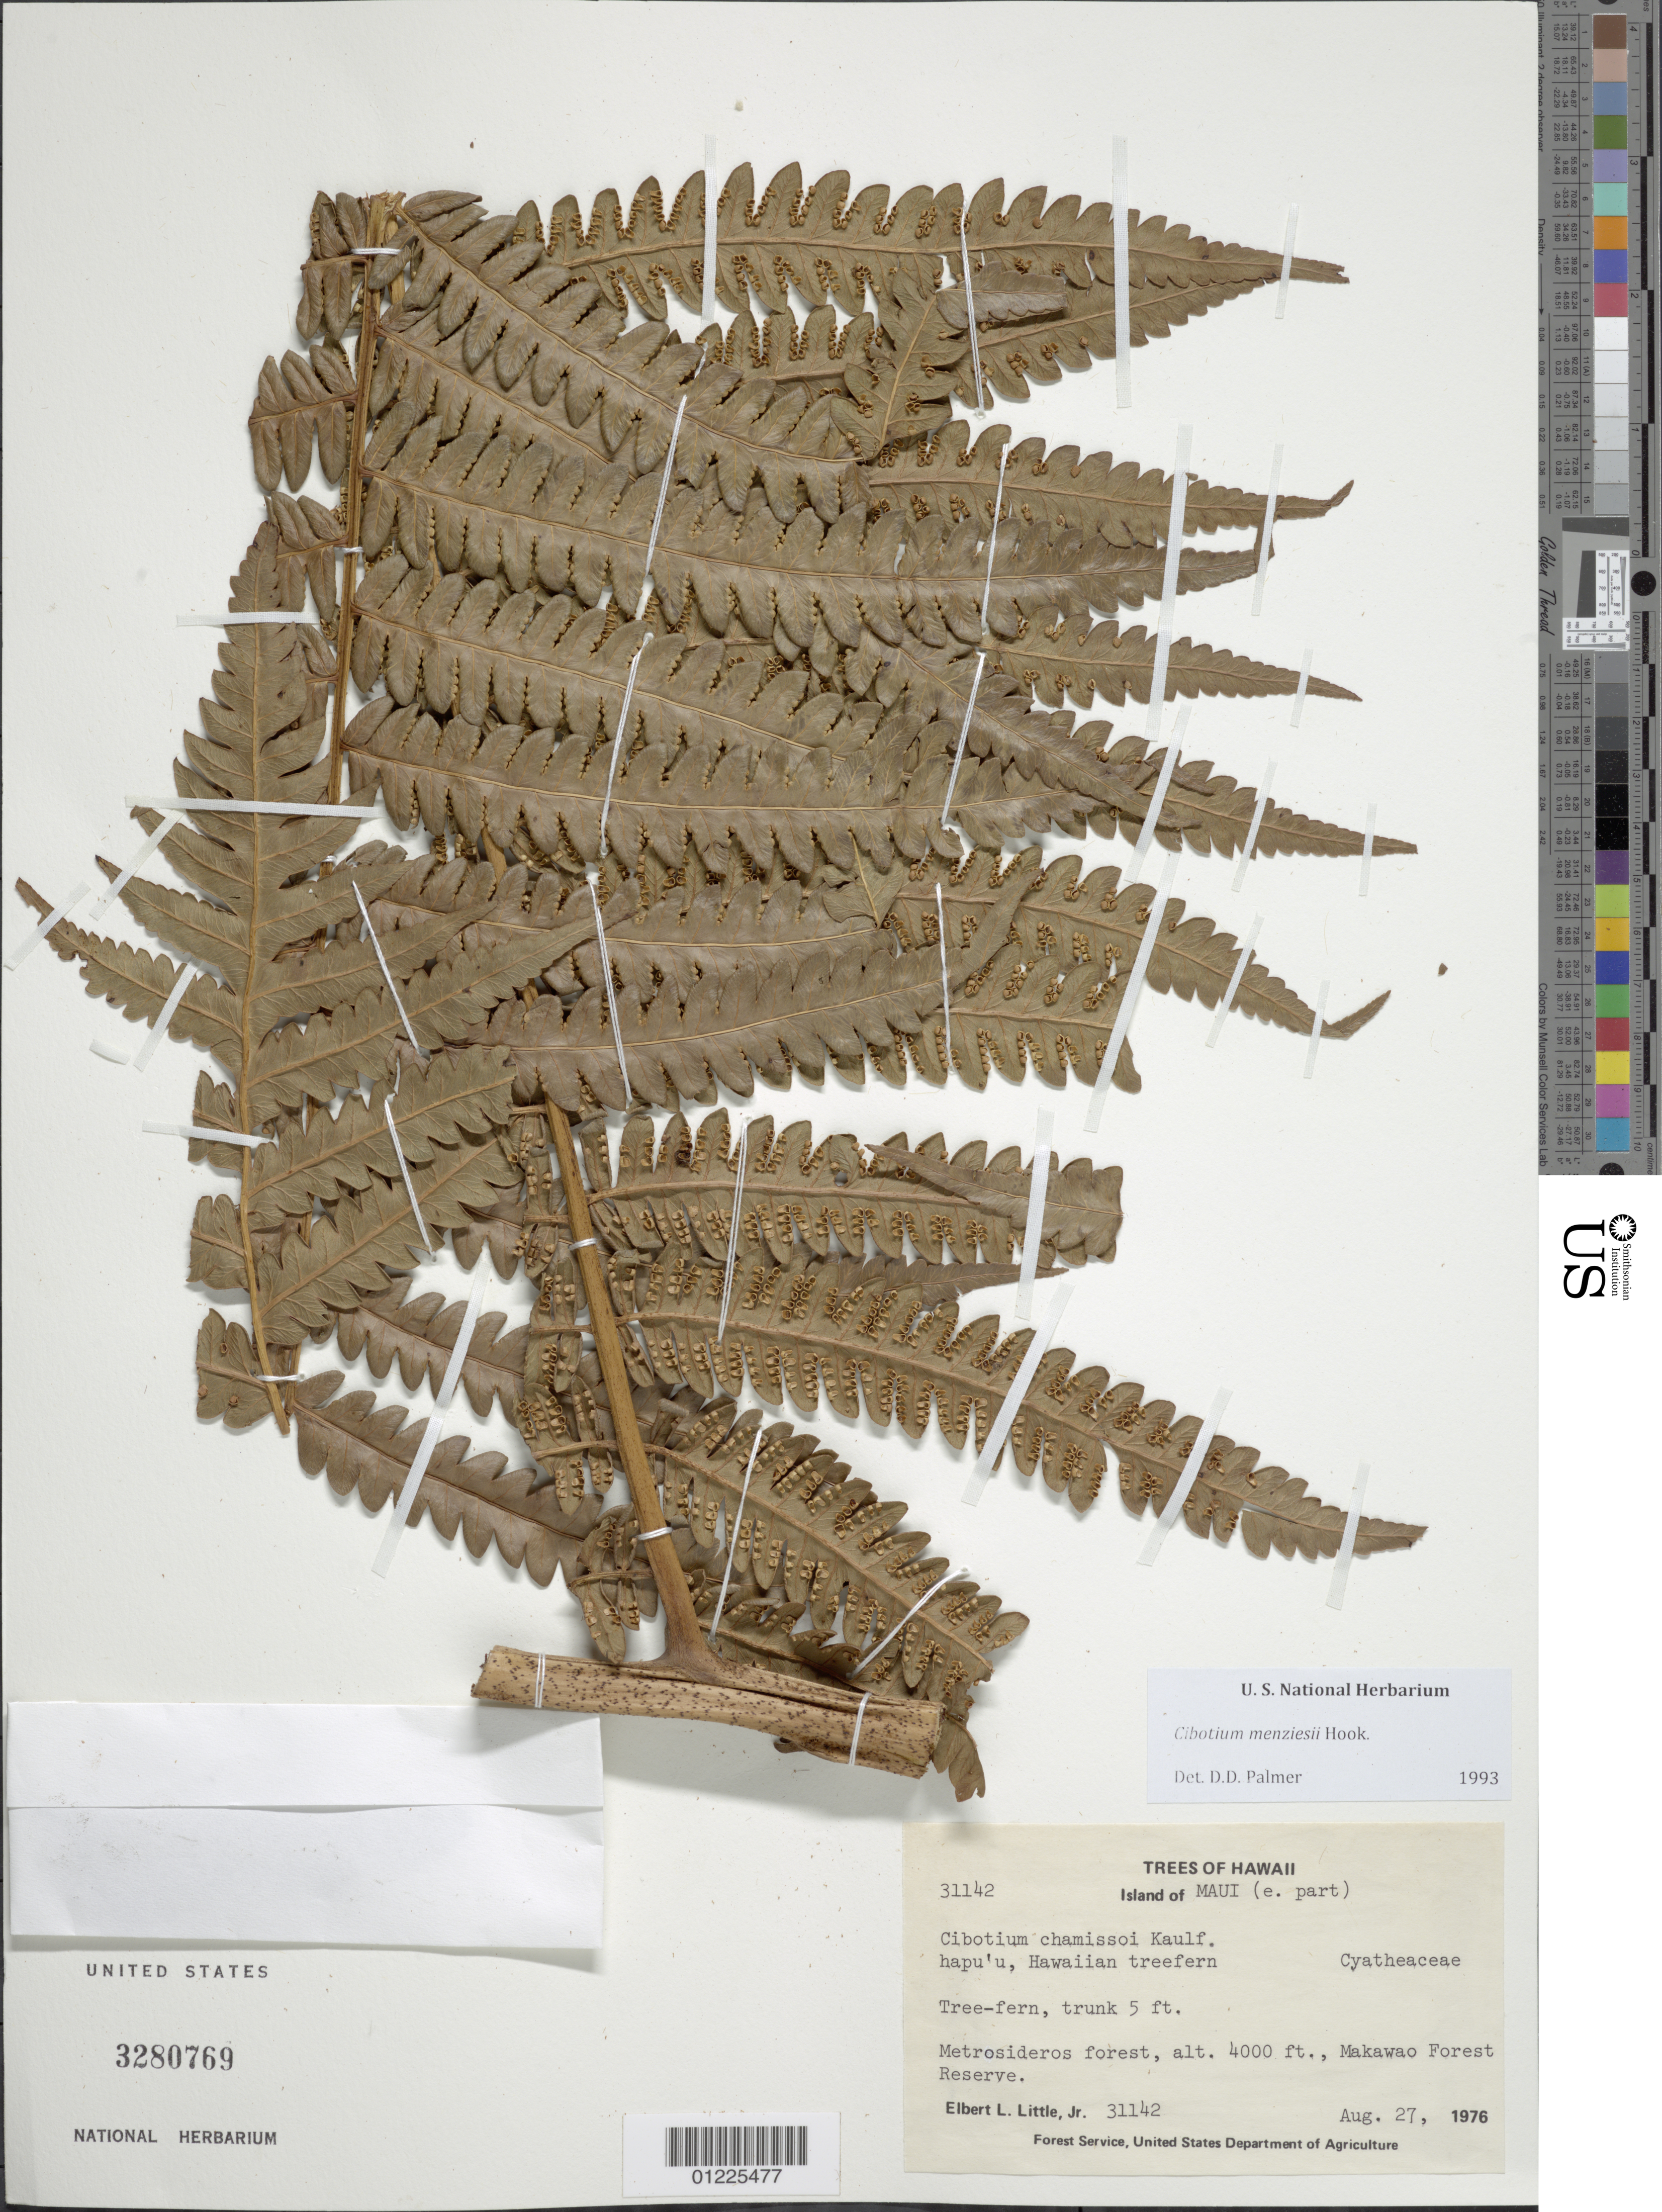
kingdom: Plantae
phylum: Tracheophyta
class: Polypodiopsida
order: Cyatheales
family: Cibotiaceae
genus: Cibotium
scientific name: Cibotium menziesii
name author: Hook.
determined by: Palmer, D. D.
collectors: E. L. Little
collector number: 31142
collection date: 1976-08-27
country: United States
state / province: Hawaii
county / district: Maui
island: Maui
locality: Makawao Forest Reserve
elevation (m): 1219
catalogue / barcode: US 3280769